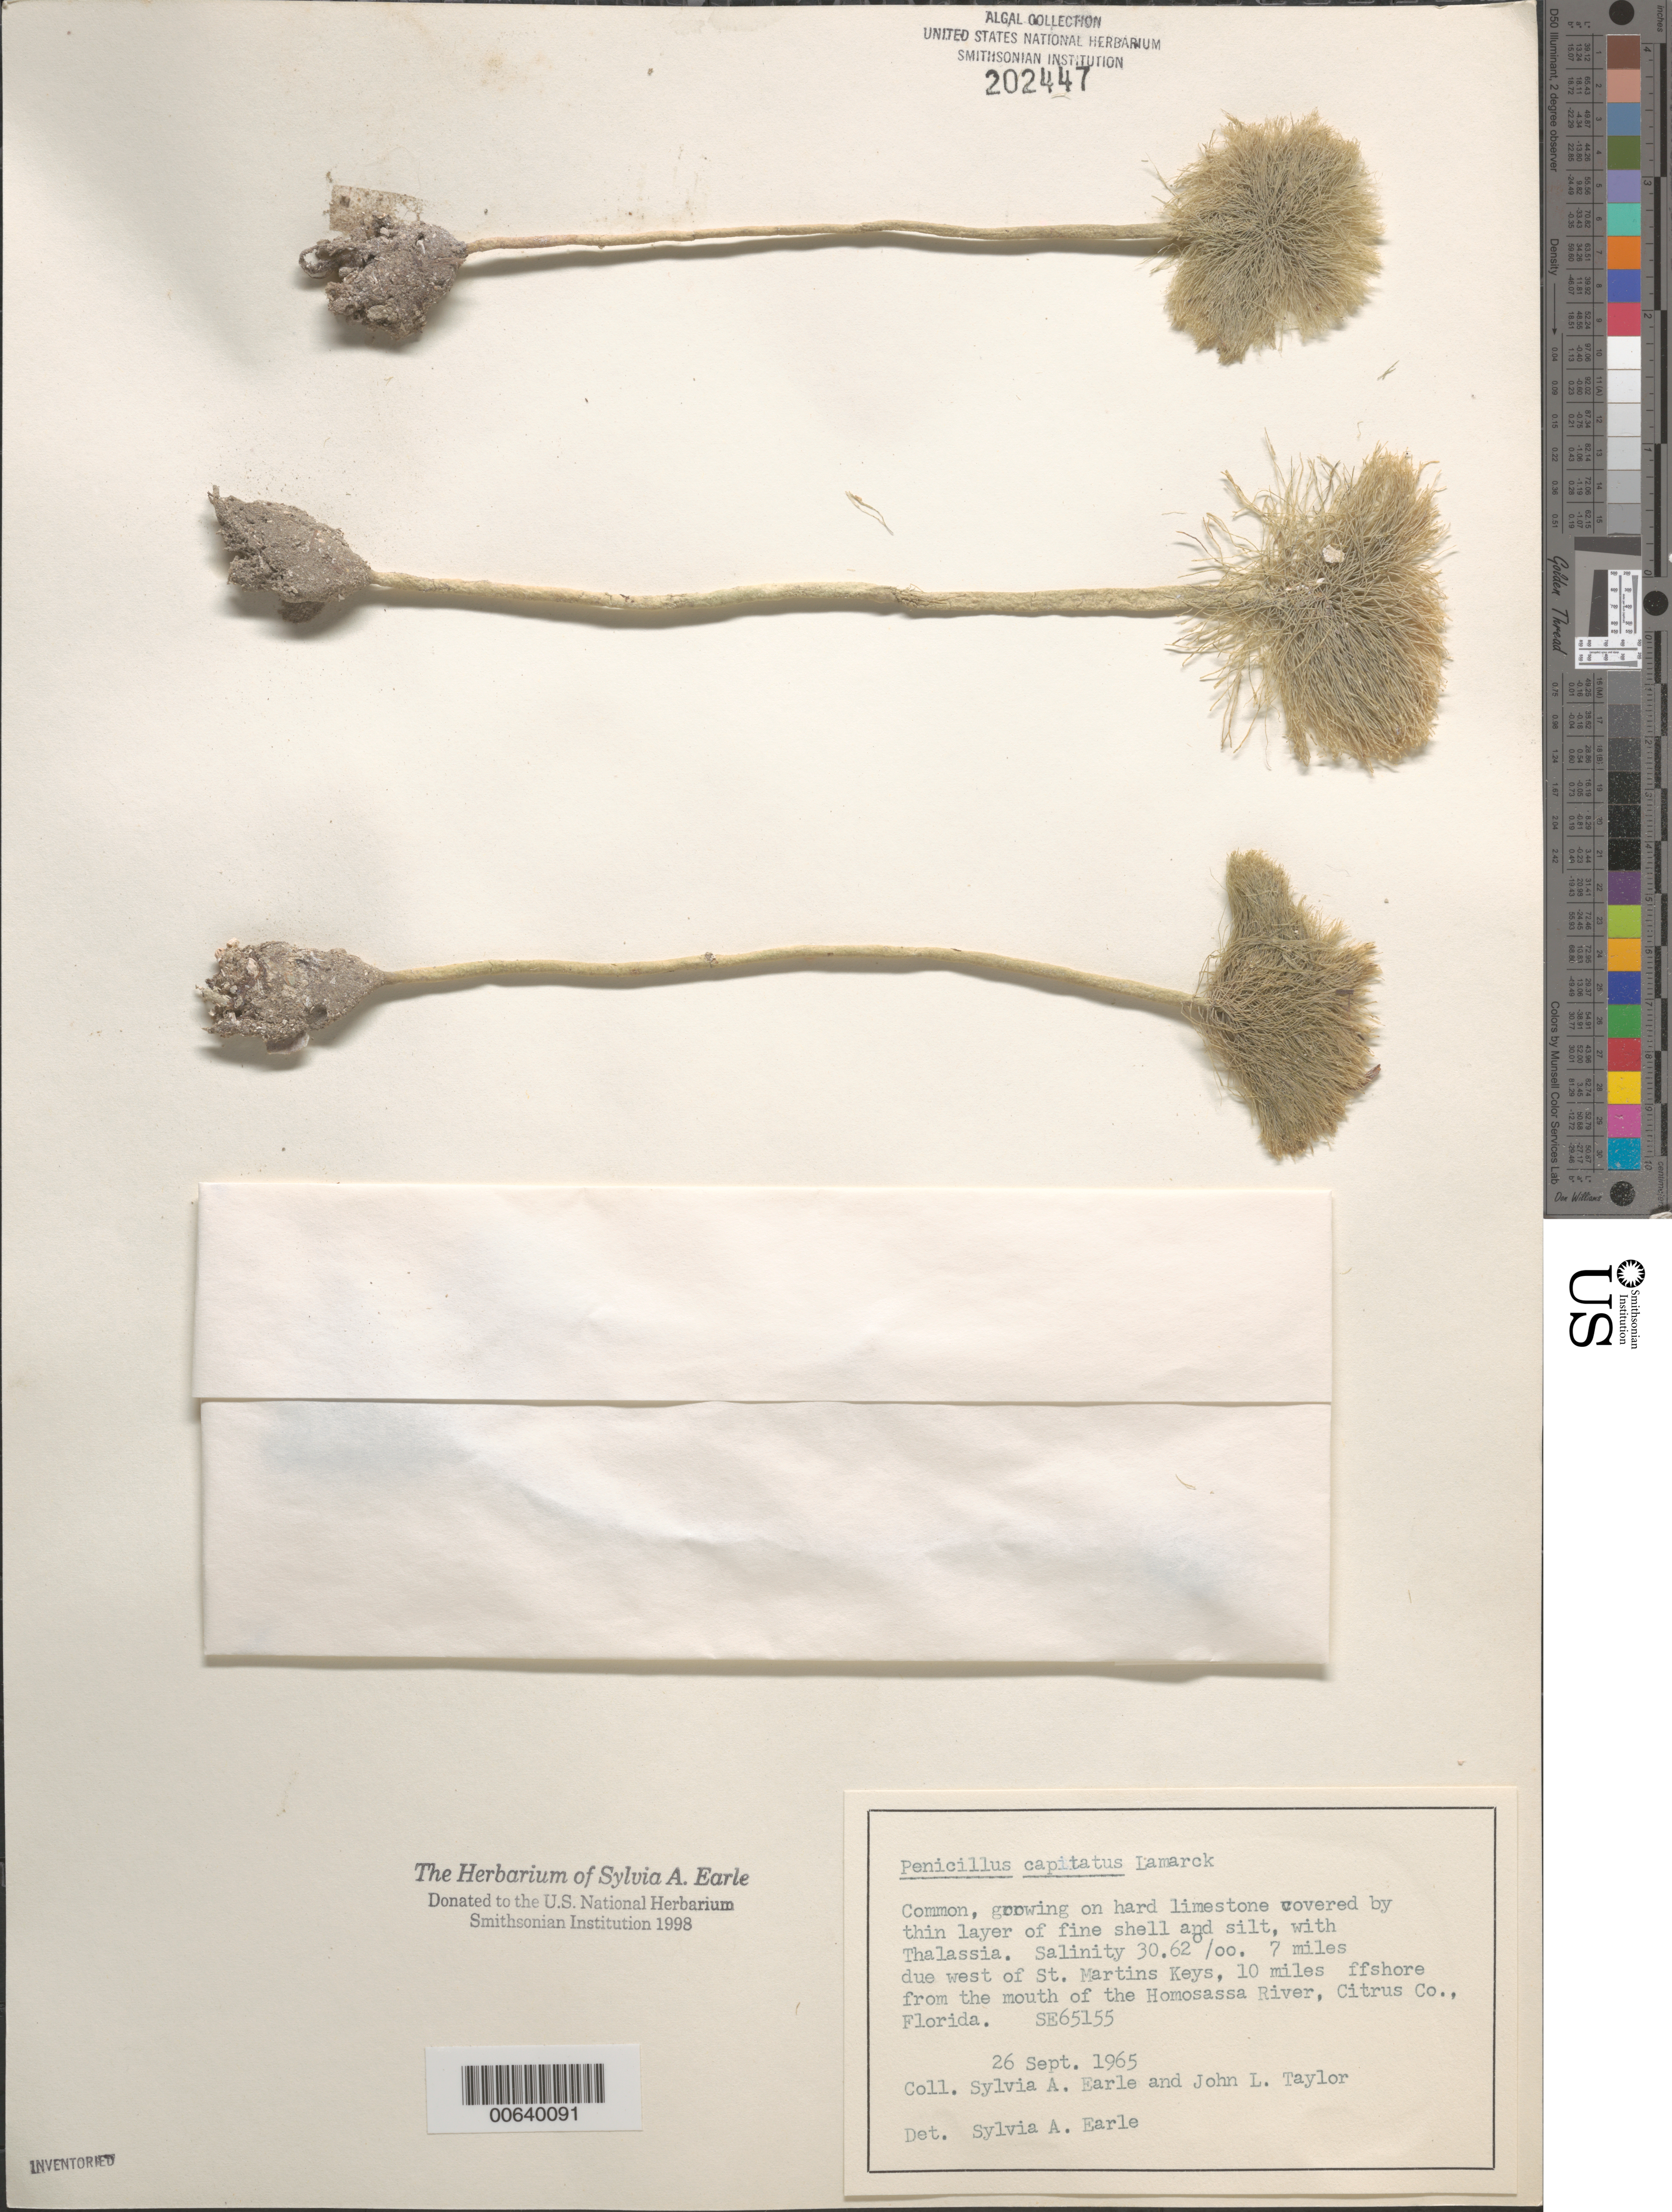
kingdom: Plantae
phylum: Chlorophyta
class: Ulvophyceae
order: Bryopsidales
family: Udoteaceae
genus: Penicillus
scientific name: Penicillus capitatus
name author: Lam.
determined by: Earle, S. A.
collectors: S. A. Earle & J. L. Taylor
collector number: SE 65155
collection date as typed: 26 Sep 1965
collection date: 1965-09-26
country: United States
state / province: Florida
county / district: Citrus County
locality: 10 miles off Homosassa River mouth, 7 miles west of St. Martins Keys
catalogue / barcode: US 202447